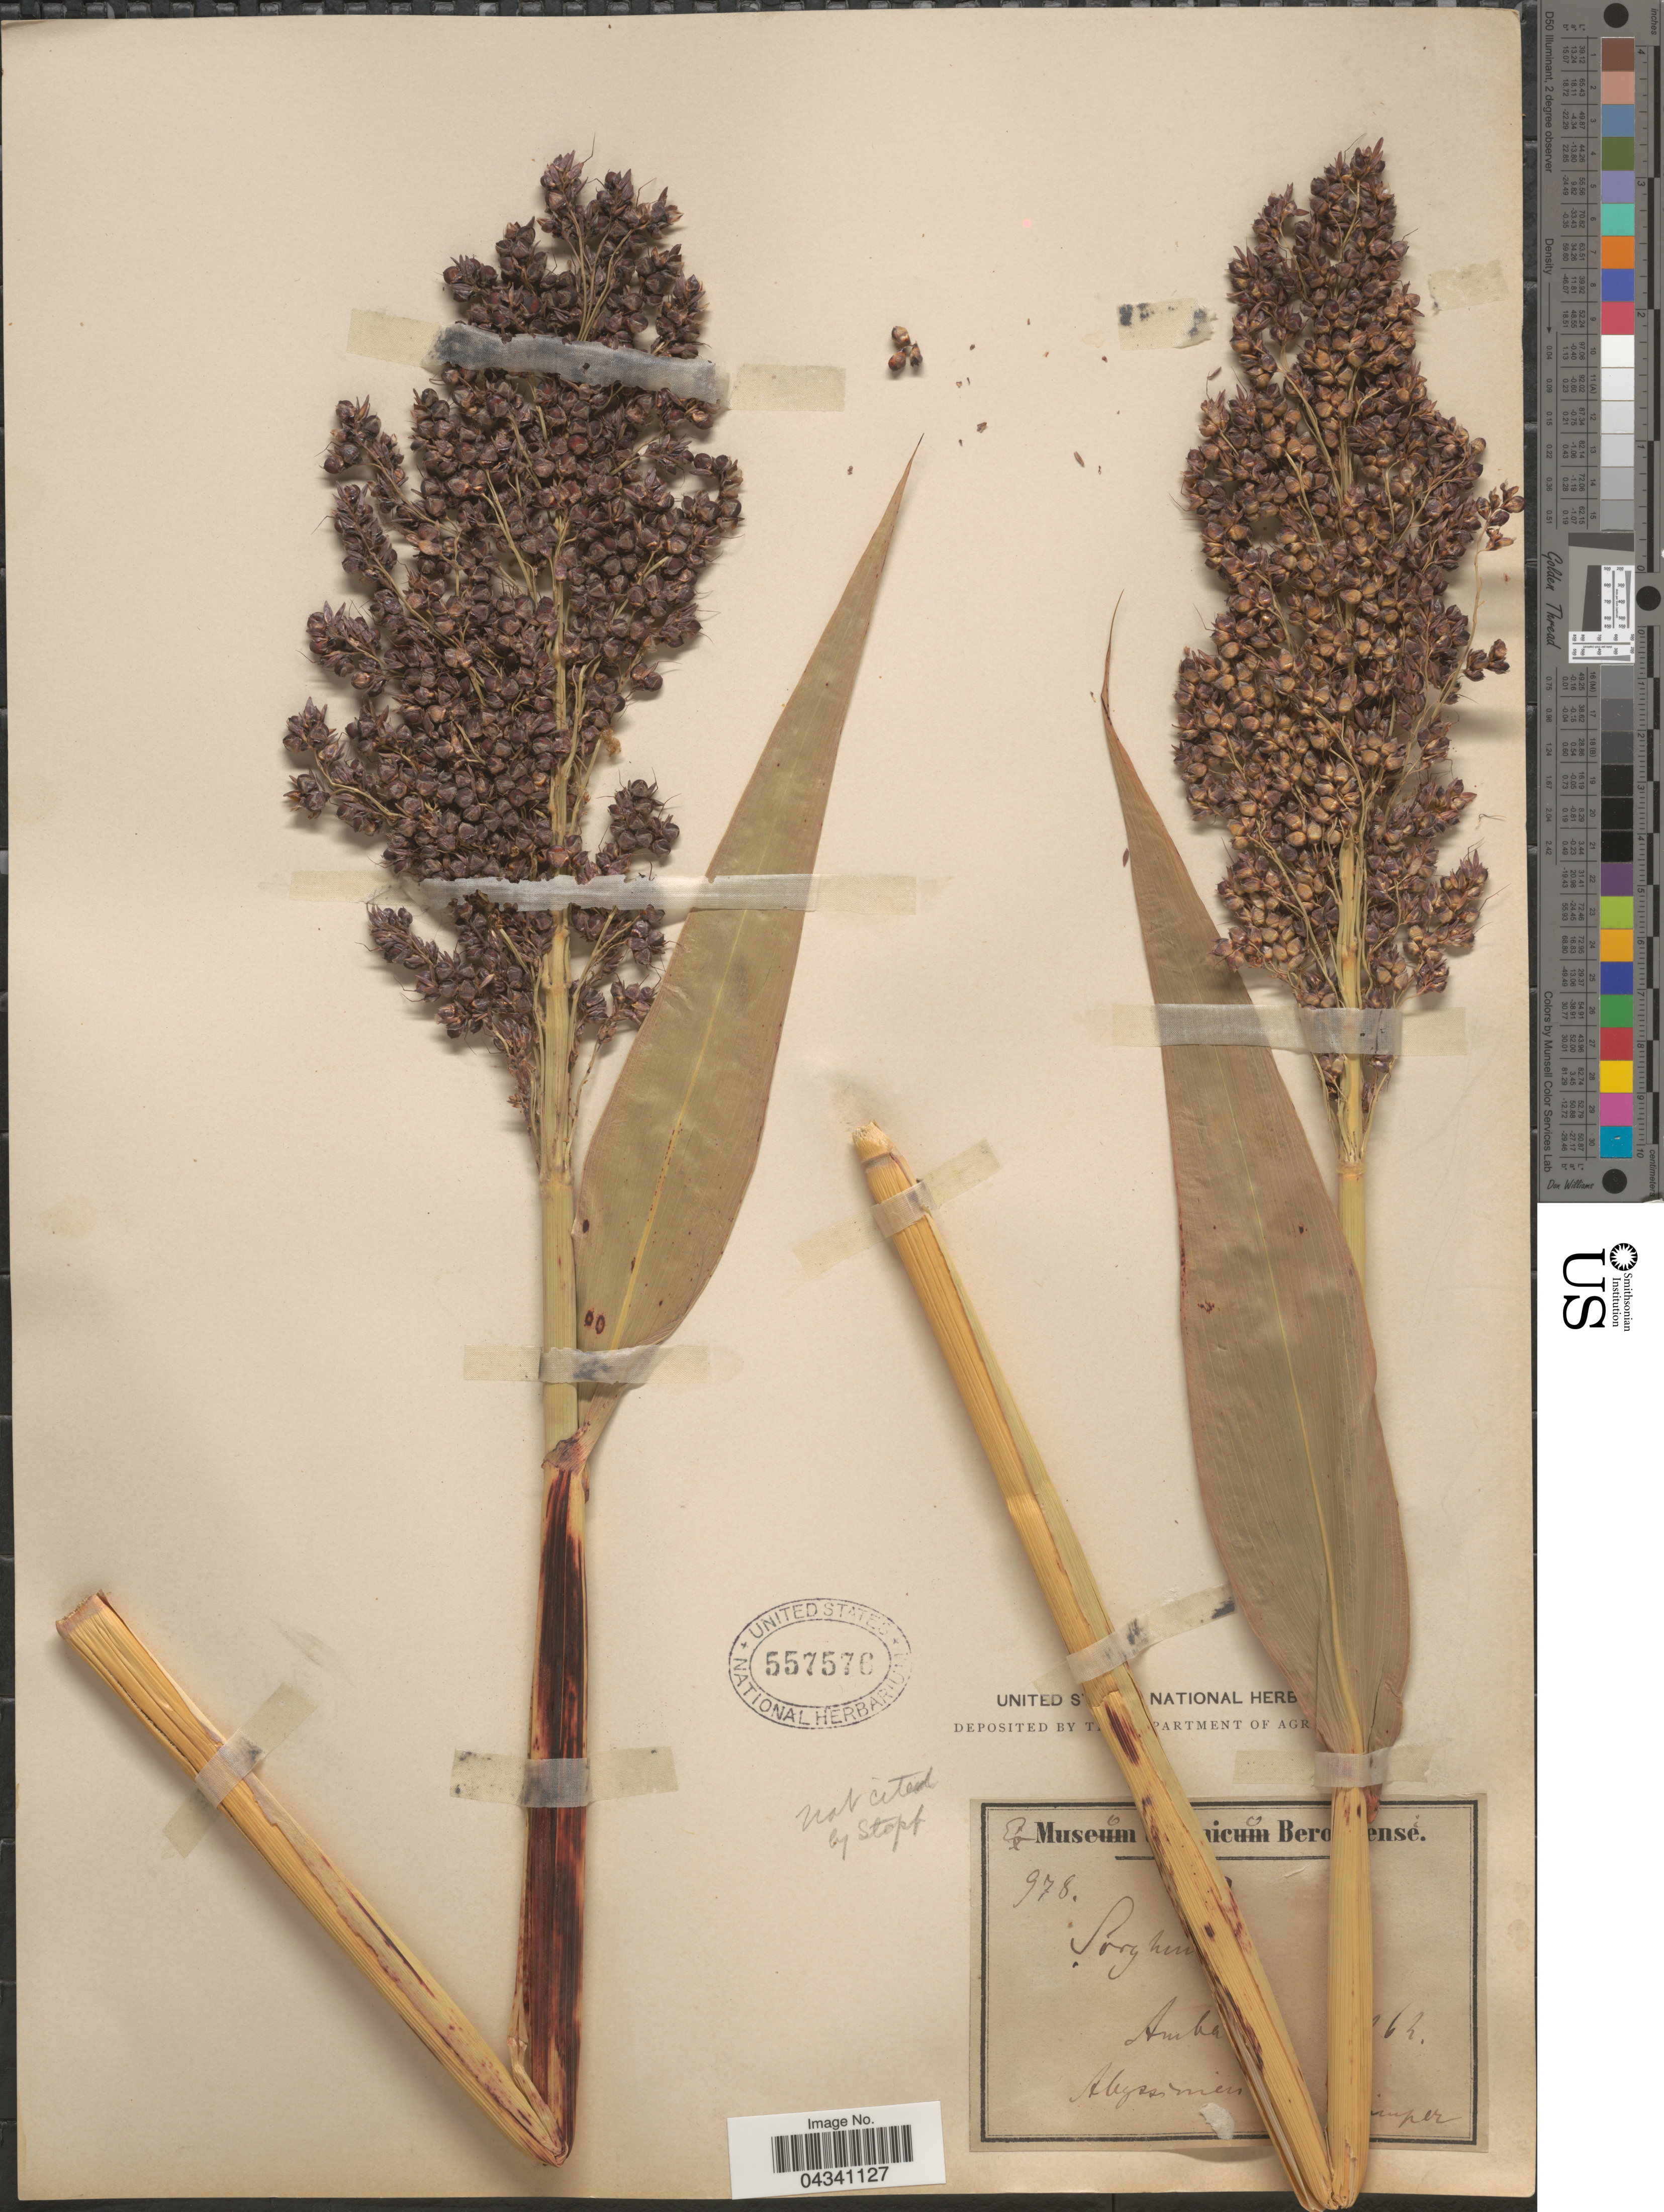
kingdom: Plantae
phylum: Tracheophyta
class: Liliopsida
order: Poales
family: Poaceae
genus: Sorghum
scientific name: Sorghum bicolor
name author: (L.) Moench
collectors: -. Schimper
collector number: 978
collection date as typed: Transcribed d/m/y: //62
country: Ethiopia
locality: Amba. Abyssinia.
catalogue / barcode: US 557576